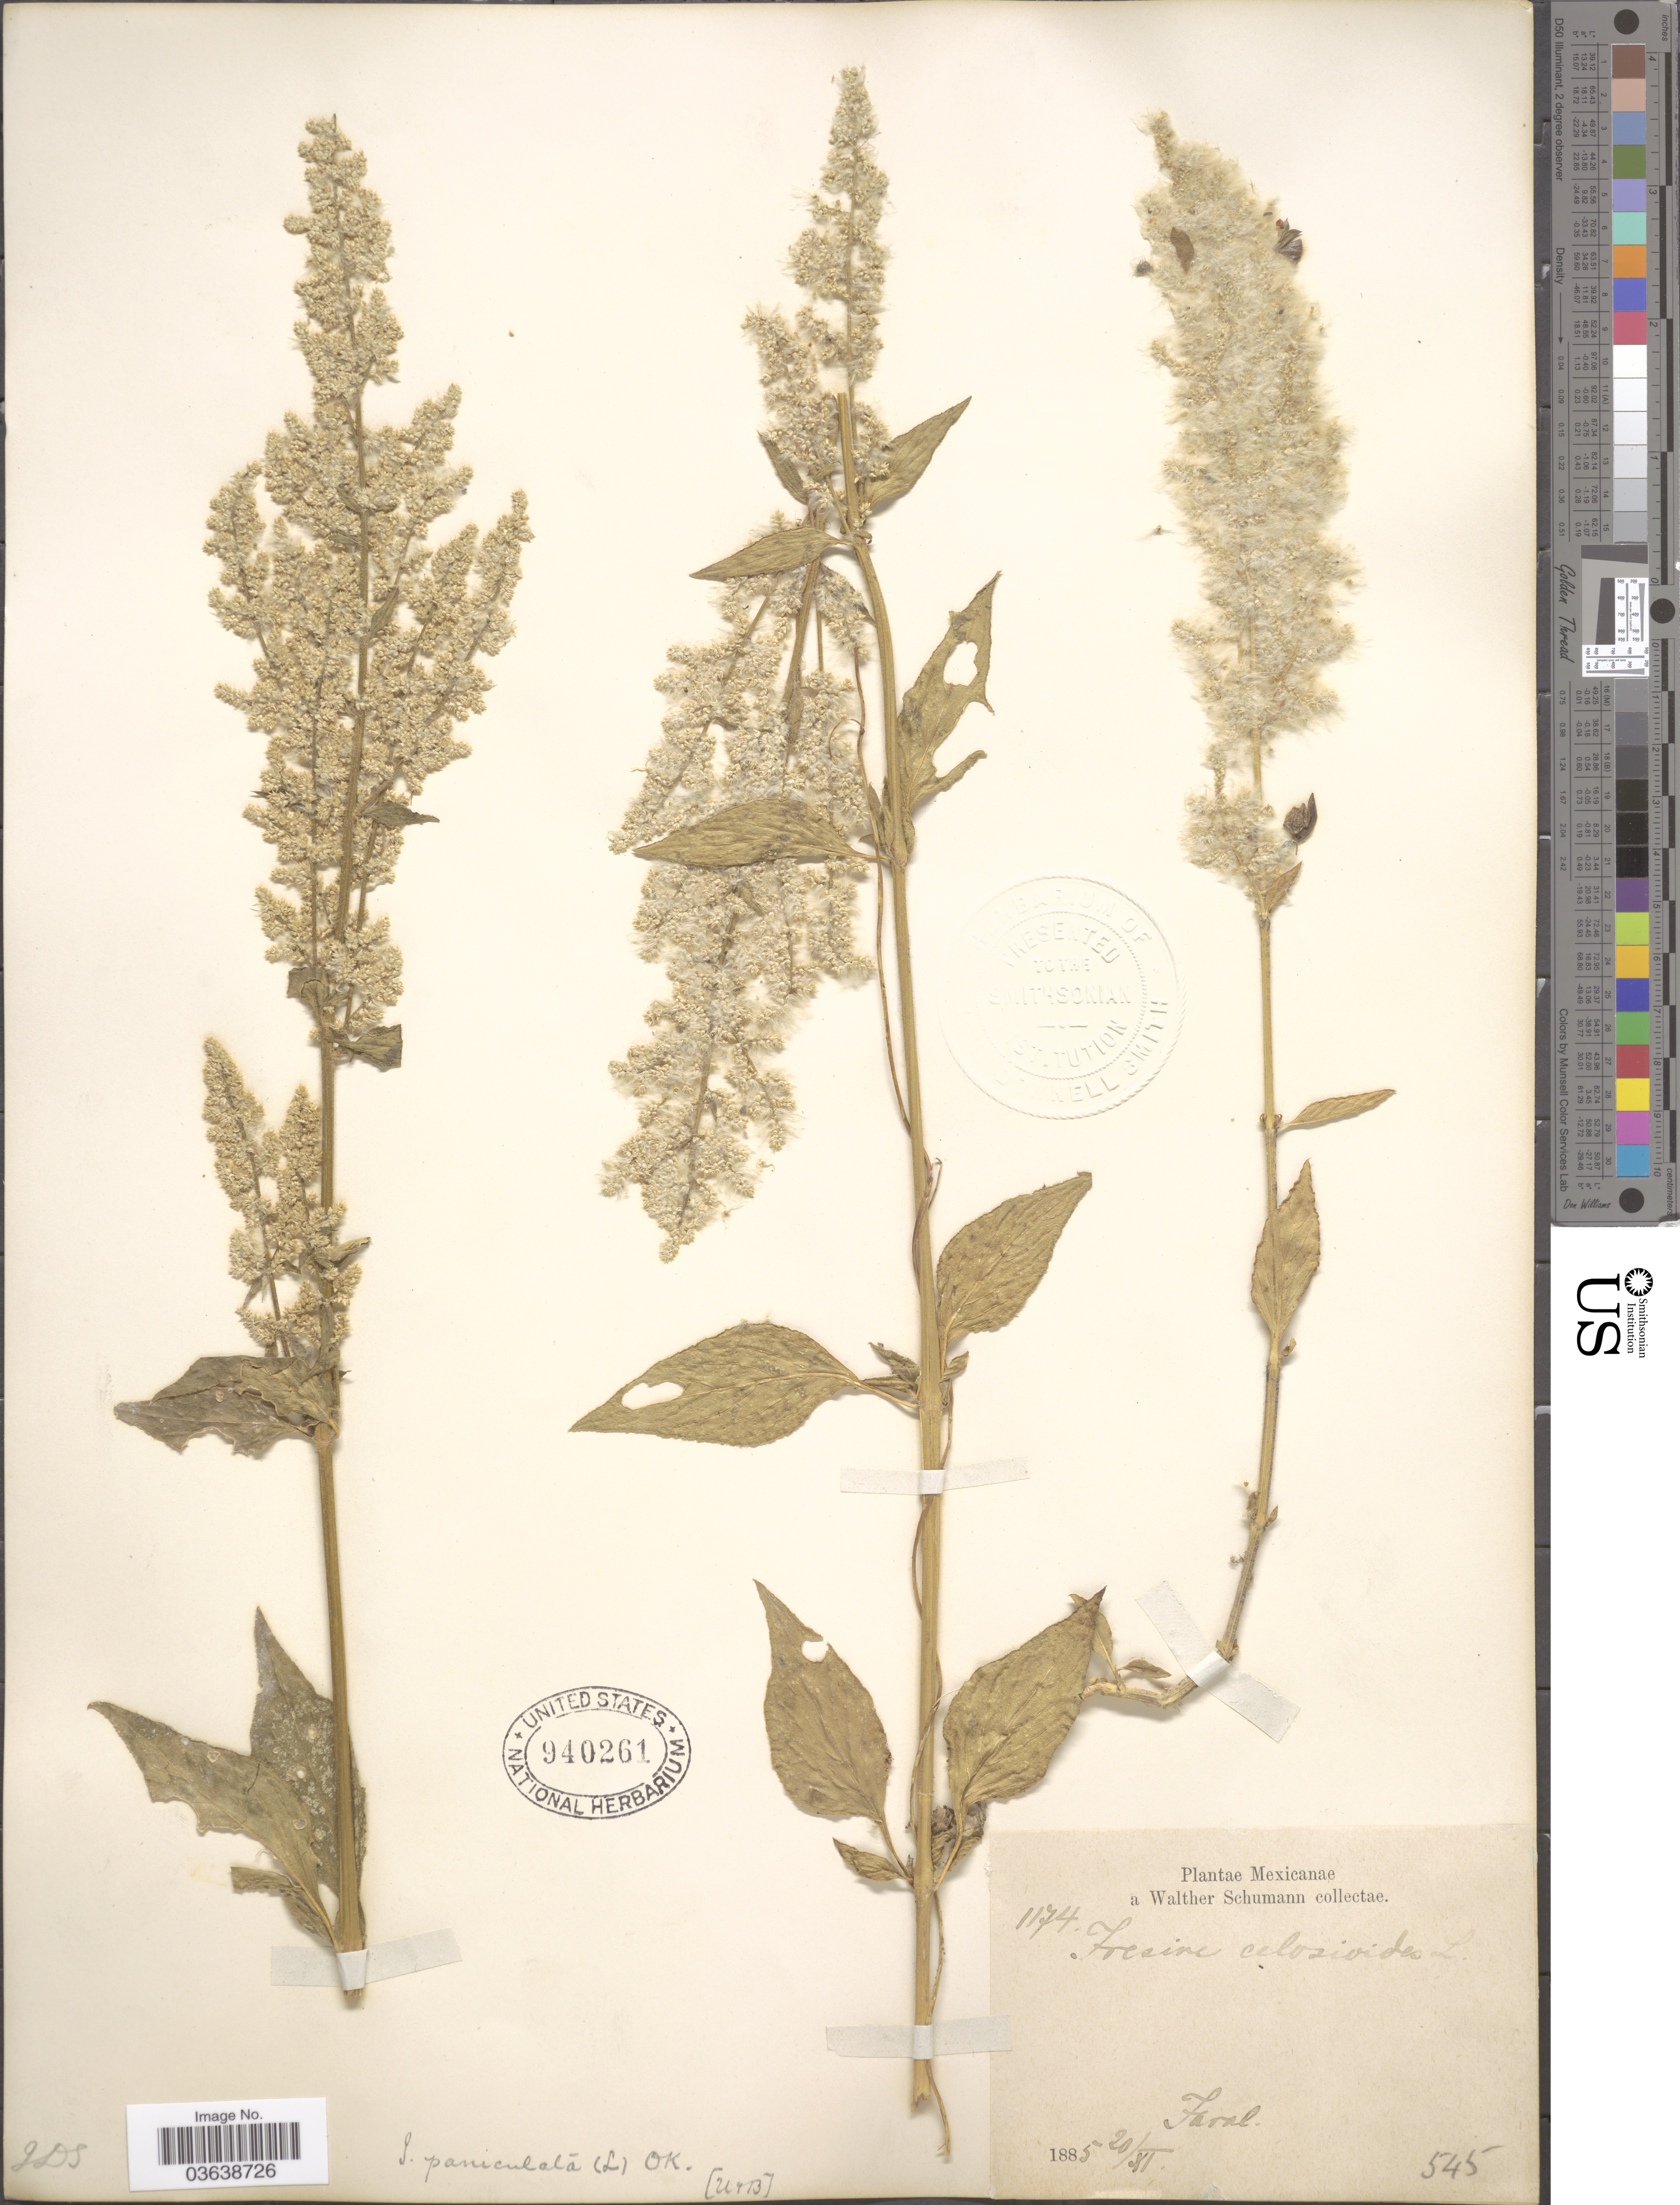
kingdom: Plantae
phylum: Tracheophyta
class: Magnoliopsida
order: Caryophyllales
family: Amaranthaceae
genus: Iresine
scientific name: Iresine celosia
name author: L.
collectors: W. Schumann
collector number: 1174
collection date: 1885-11-20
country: Mexico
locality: Faral.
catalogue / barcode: US 940261